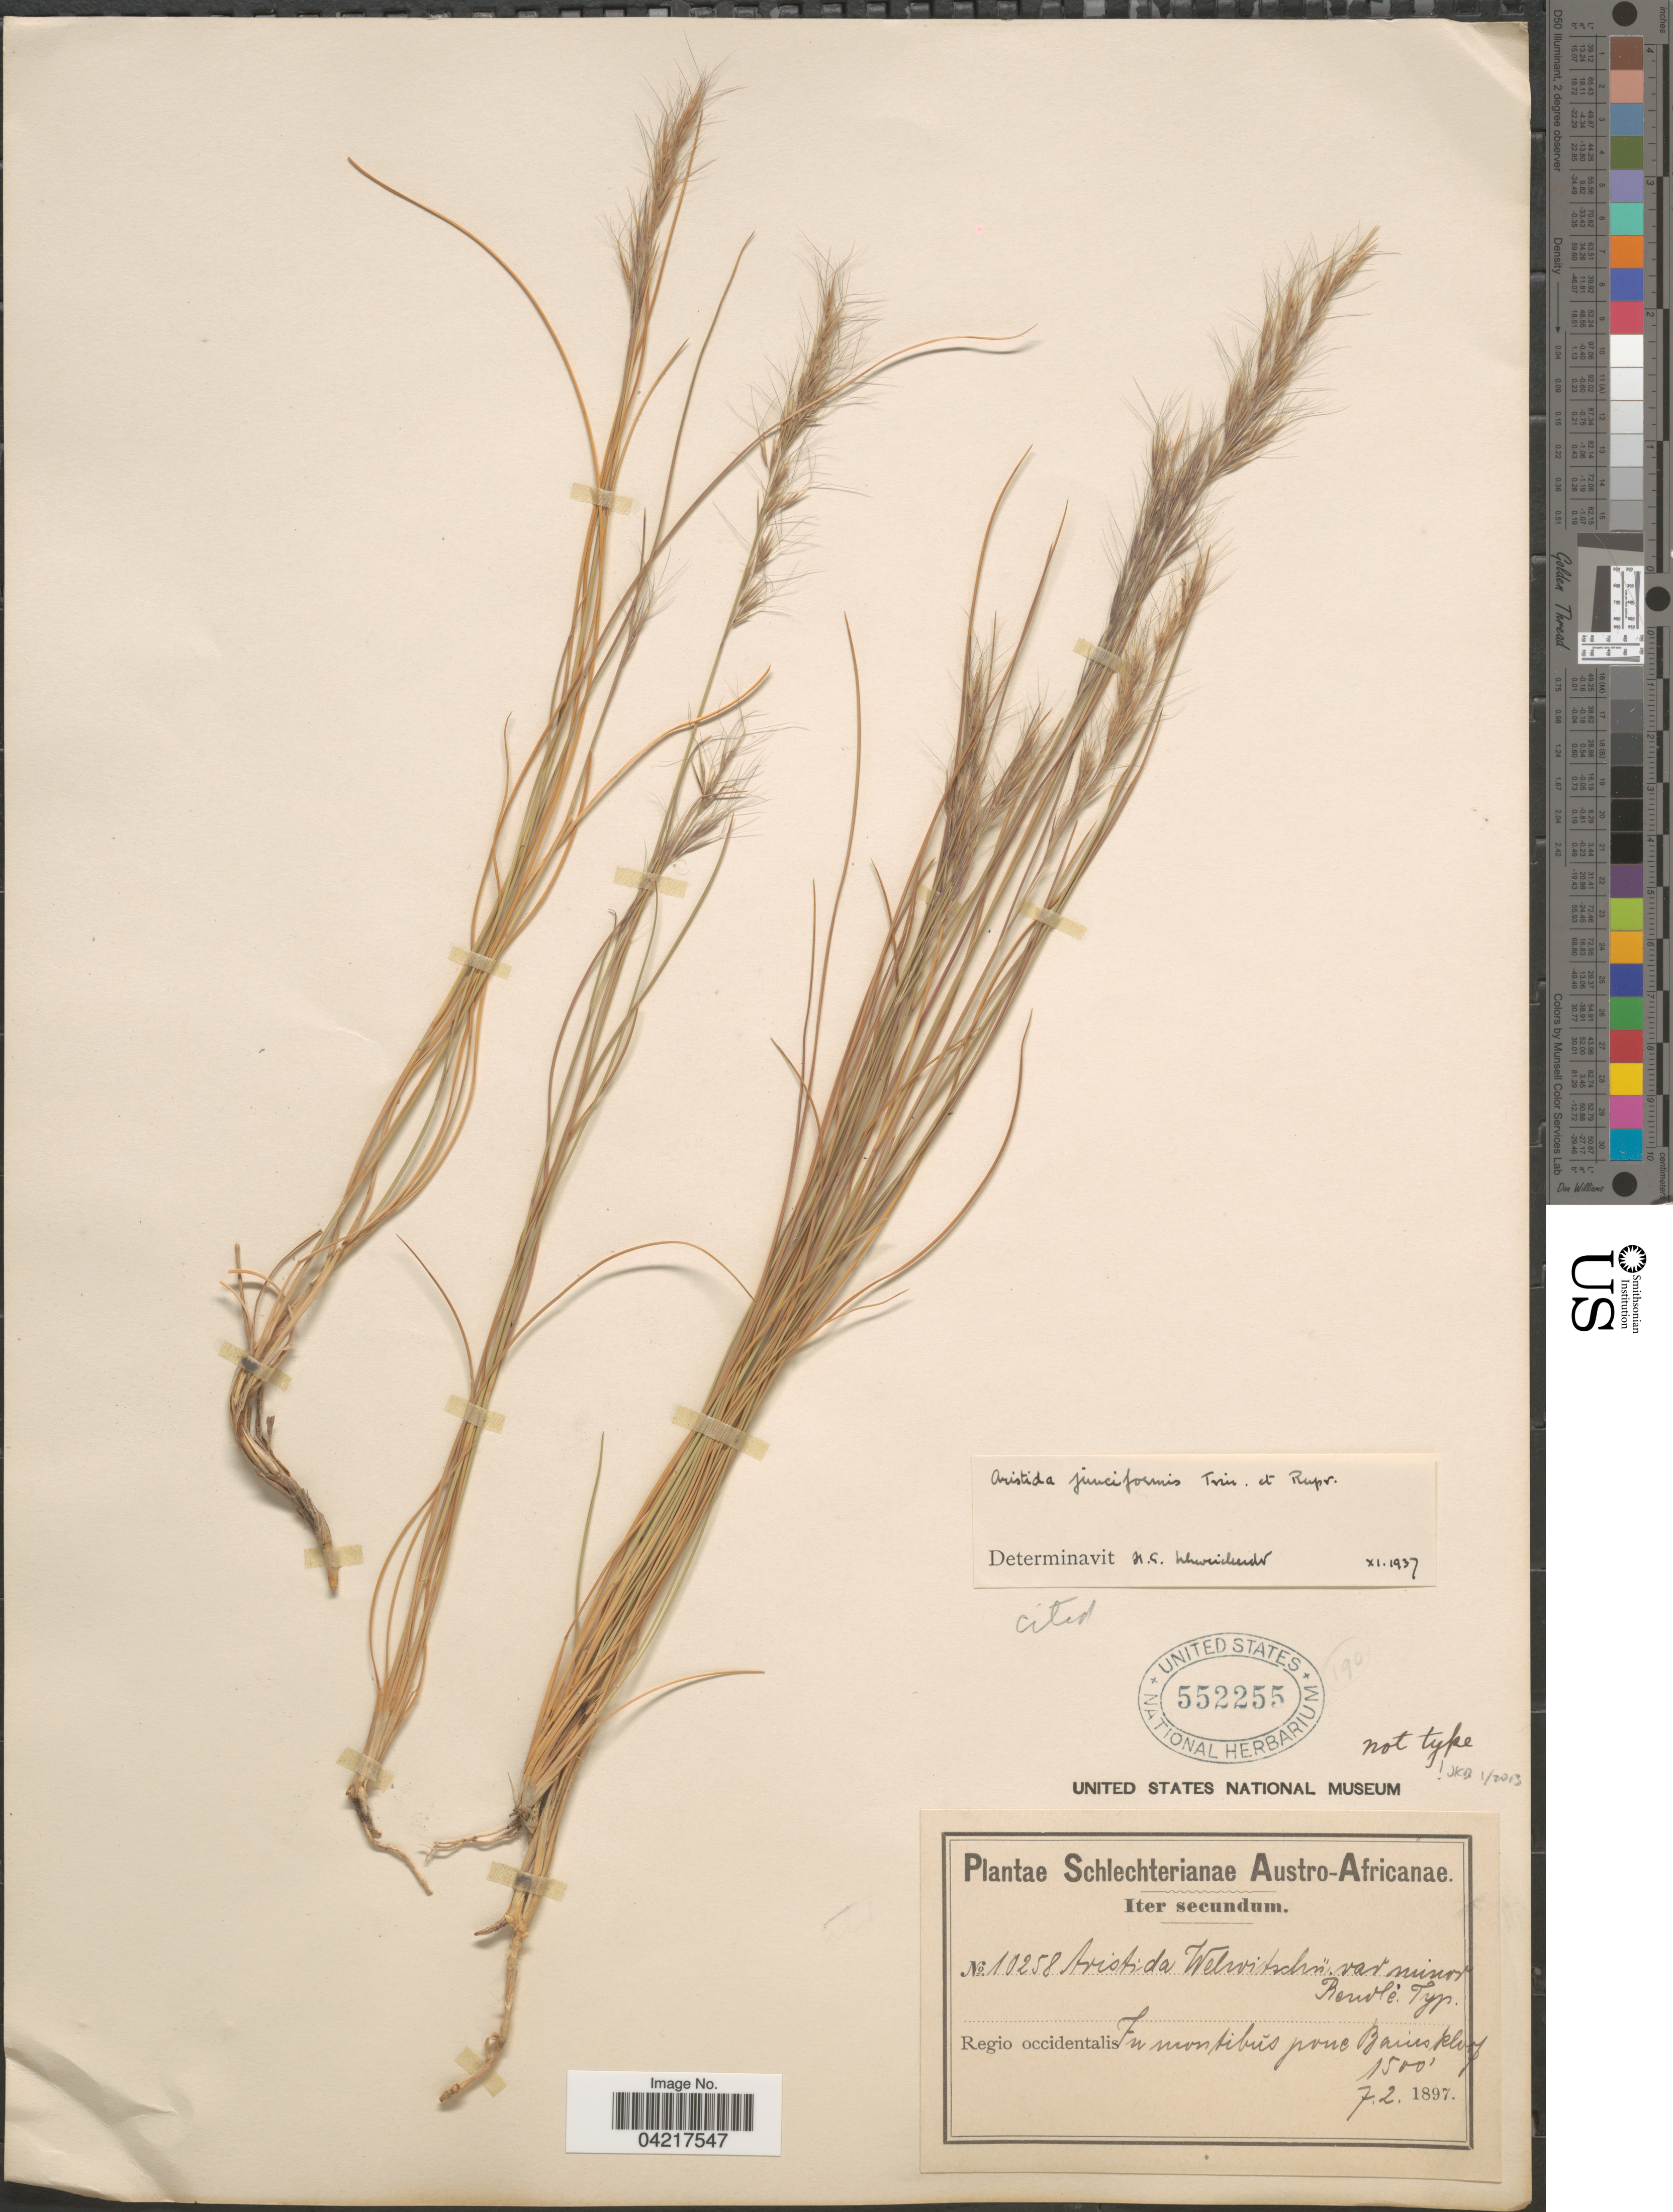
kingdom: Plantae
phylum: Tracheophyta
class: Liliopsida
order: Poales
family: Poaceae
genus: Aristida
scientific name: Aristida junciformis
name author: Trin. & Rupr.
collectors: Schlechter, --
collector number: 10258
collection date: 1897-02-07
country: South Africa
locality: Austro-Africanae. Iter secundum. Regio occidentalis In montibus pone [interpreted] Bainskloof.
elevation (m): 457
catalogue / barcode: US 552255